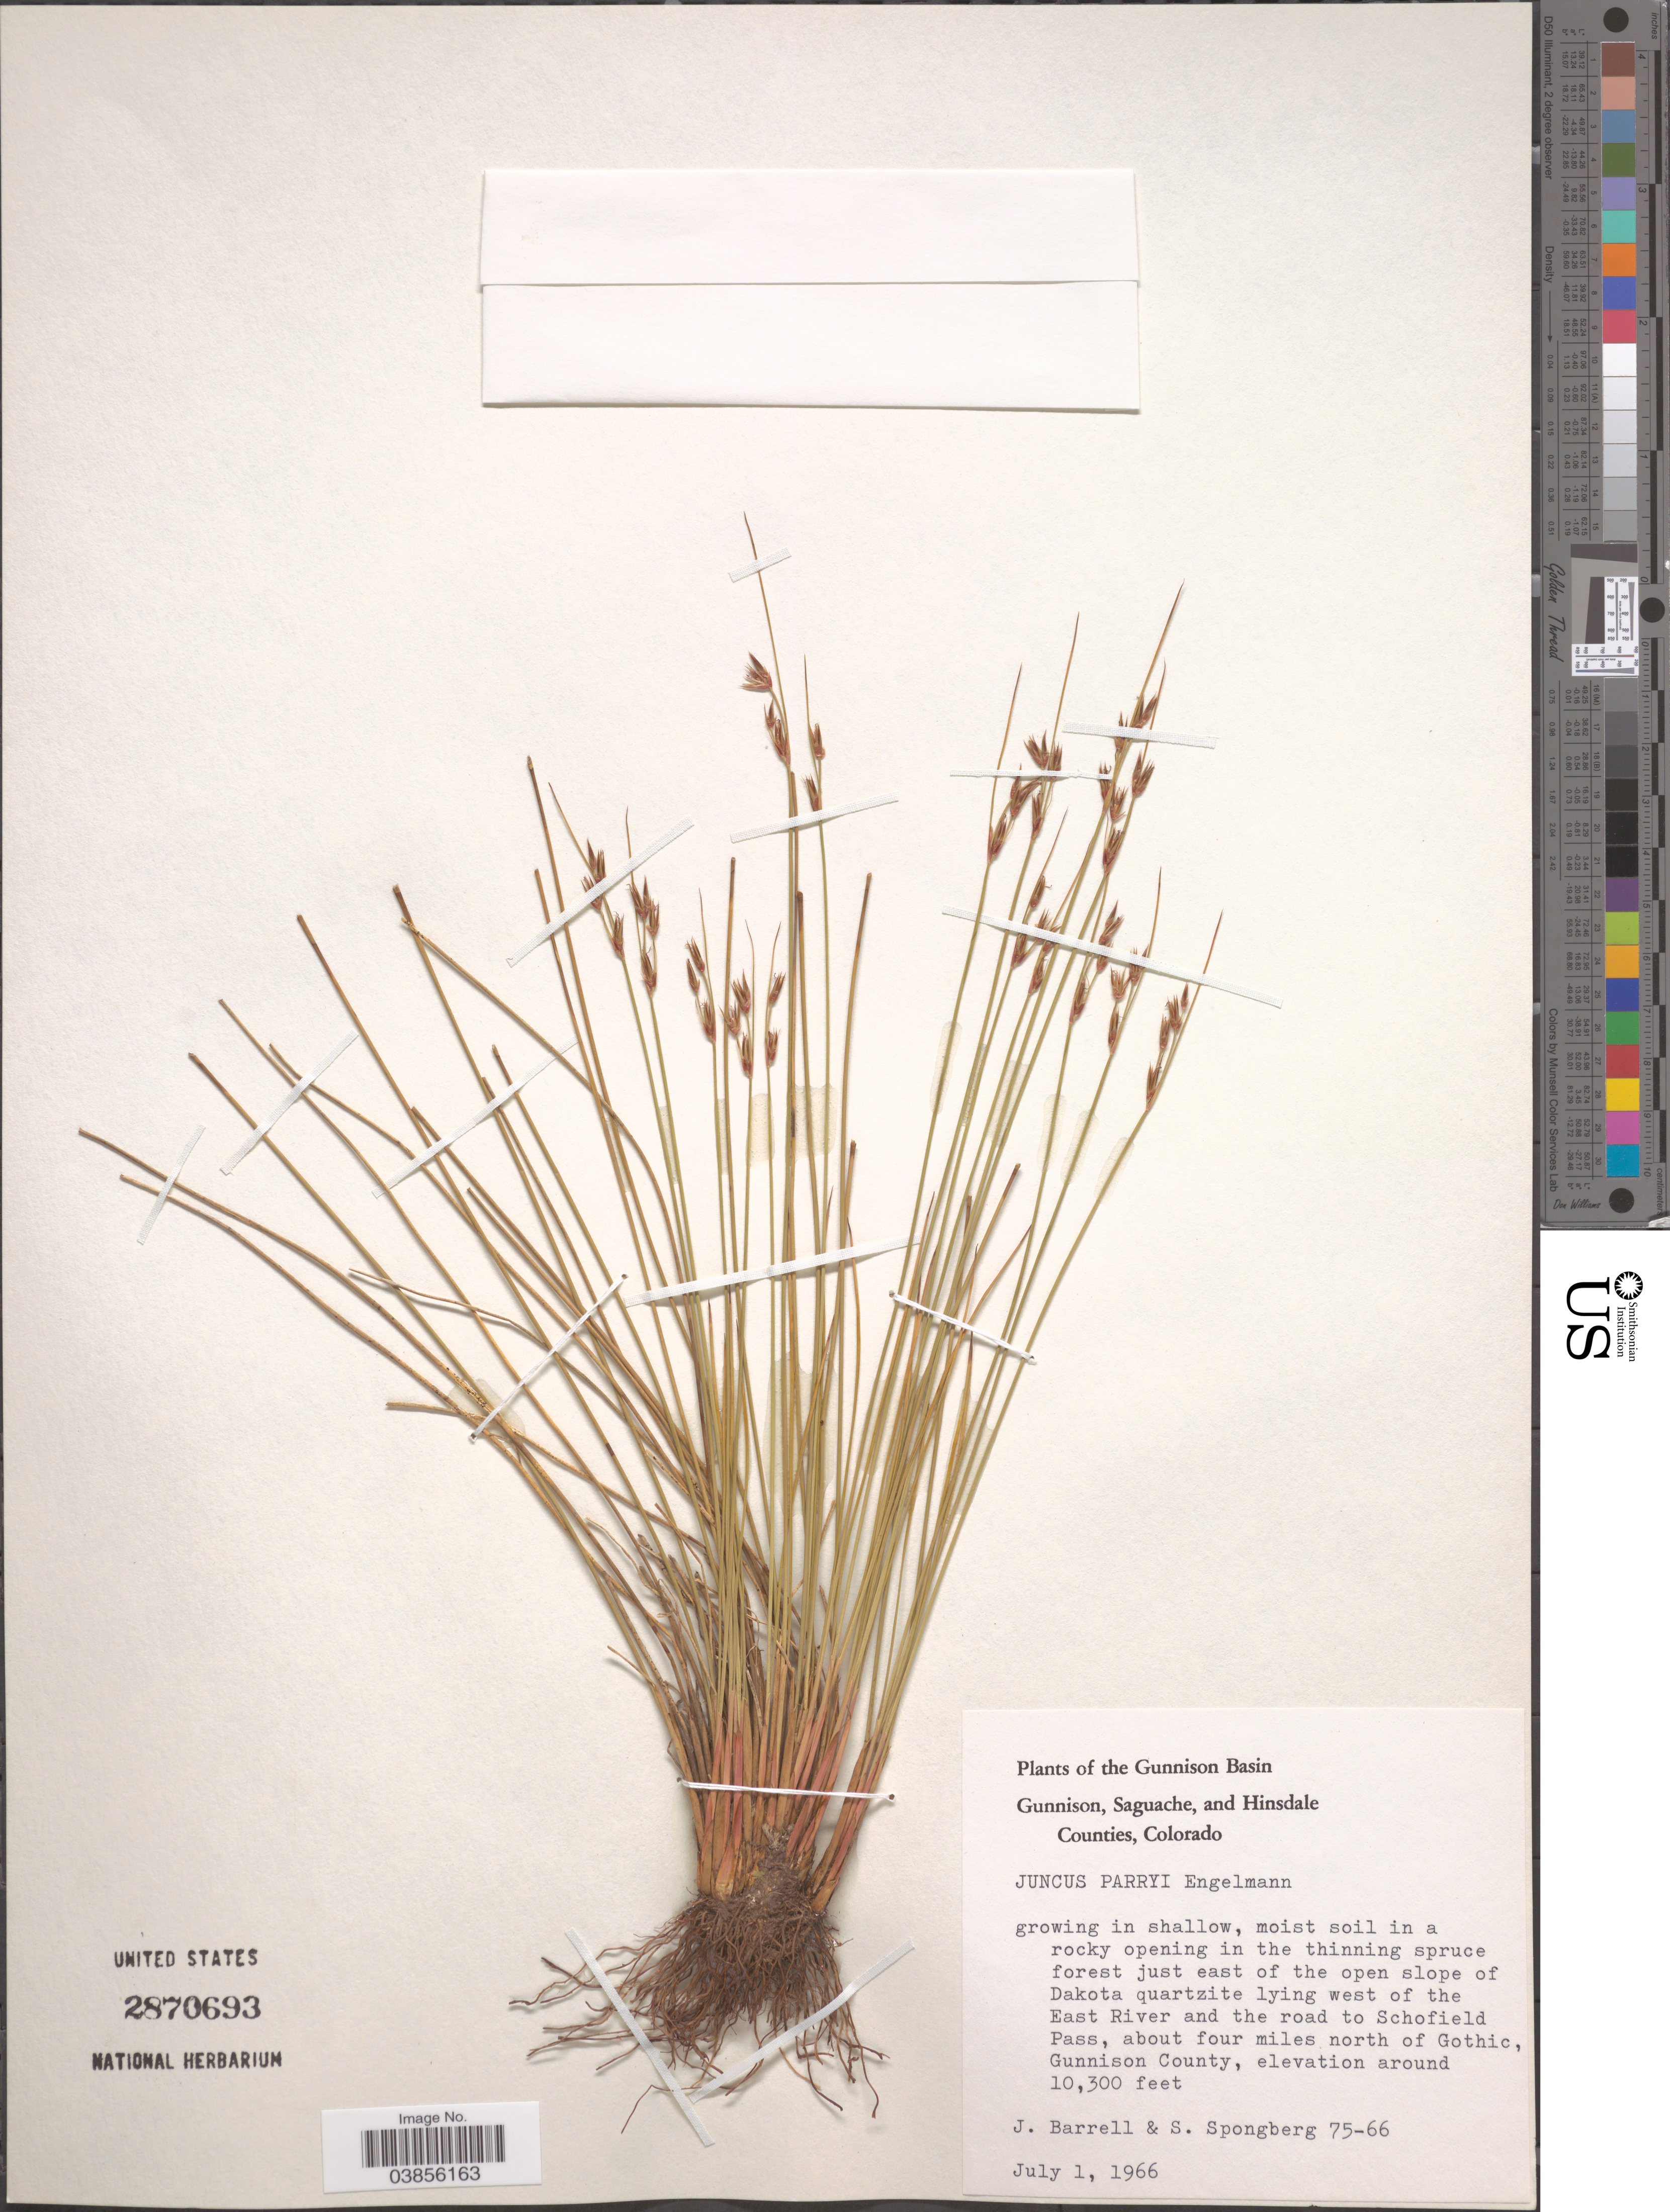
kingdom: Plantae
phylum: Tracheophyta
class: Liliopsida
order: Poales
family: Juncaceae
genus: Juncus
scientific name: Juncus parryi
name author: Engelm.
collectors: J. Barrell & S. A.Spongberg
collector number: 75-66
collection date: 1966-07-01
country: United States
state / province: Colorado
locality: The Gunnison Basin. Just east of the open slope of Dakota quartzite lying west of the East River and the road to Schofield Pass, about four miles north of Gothic, Gunnison Founty.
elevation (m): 3139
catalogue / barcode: US 2870693